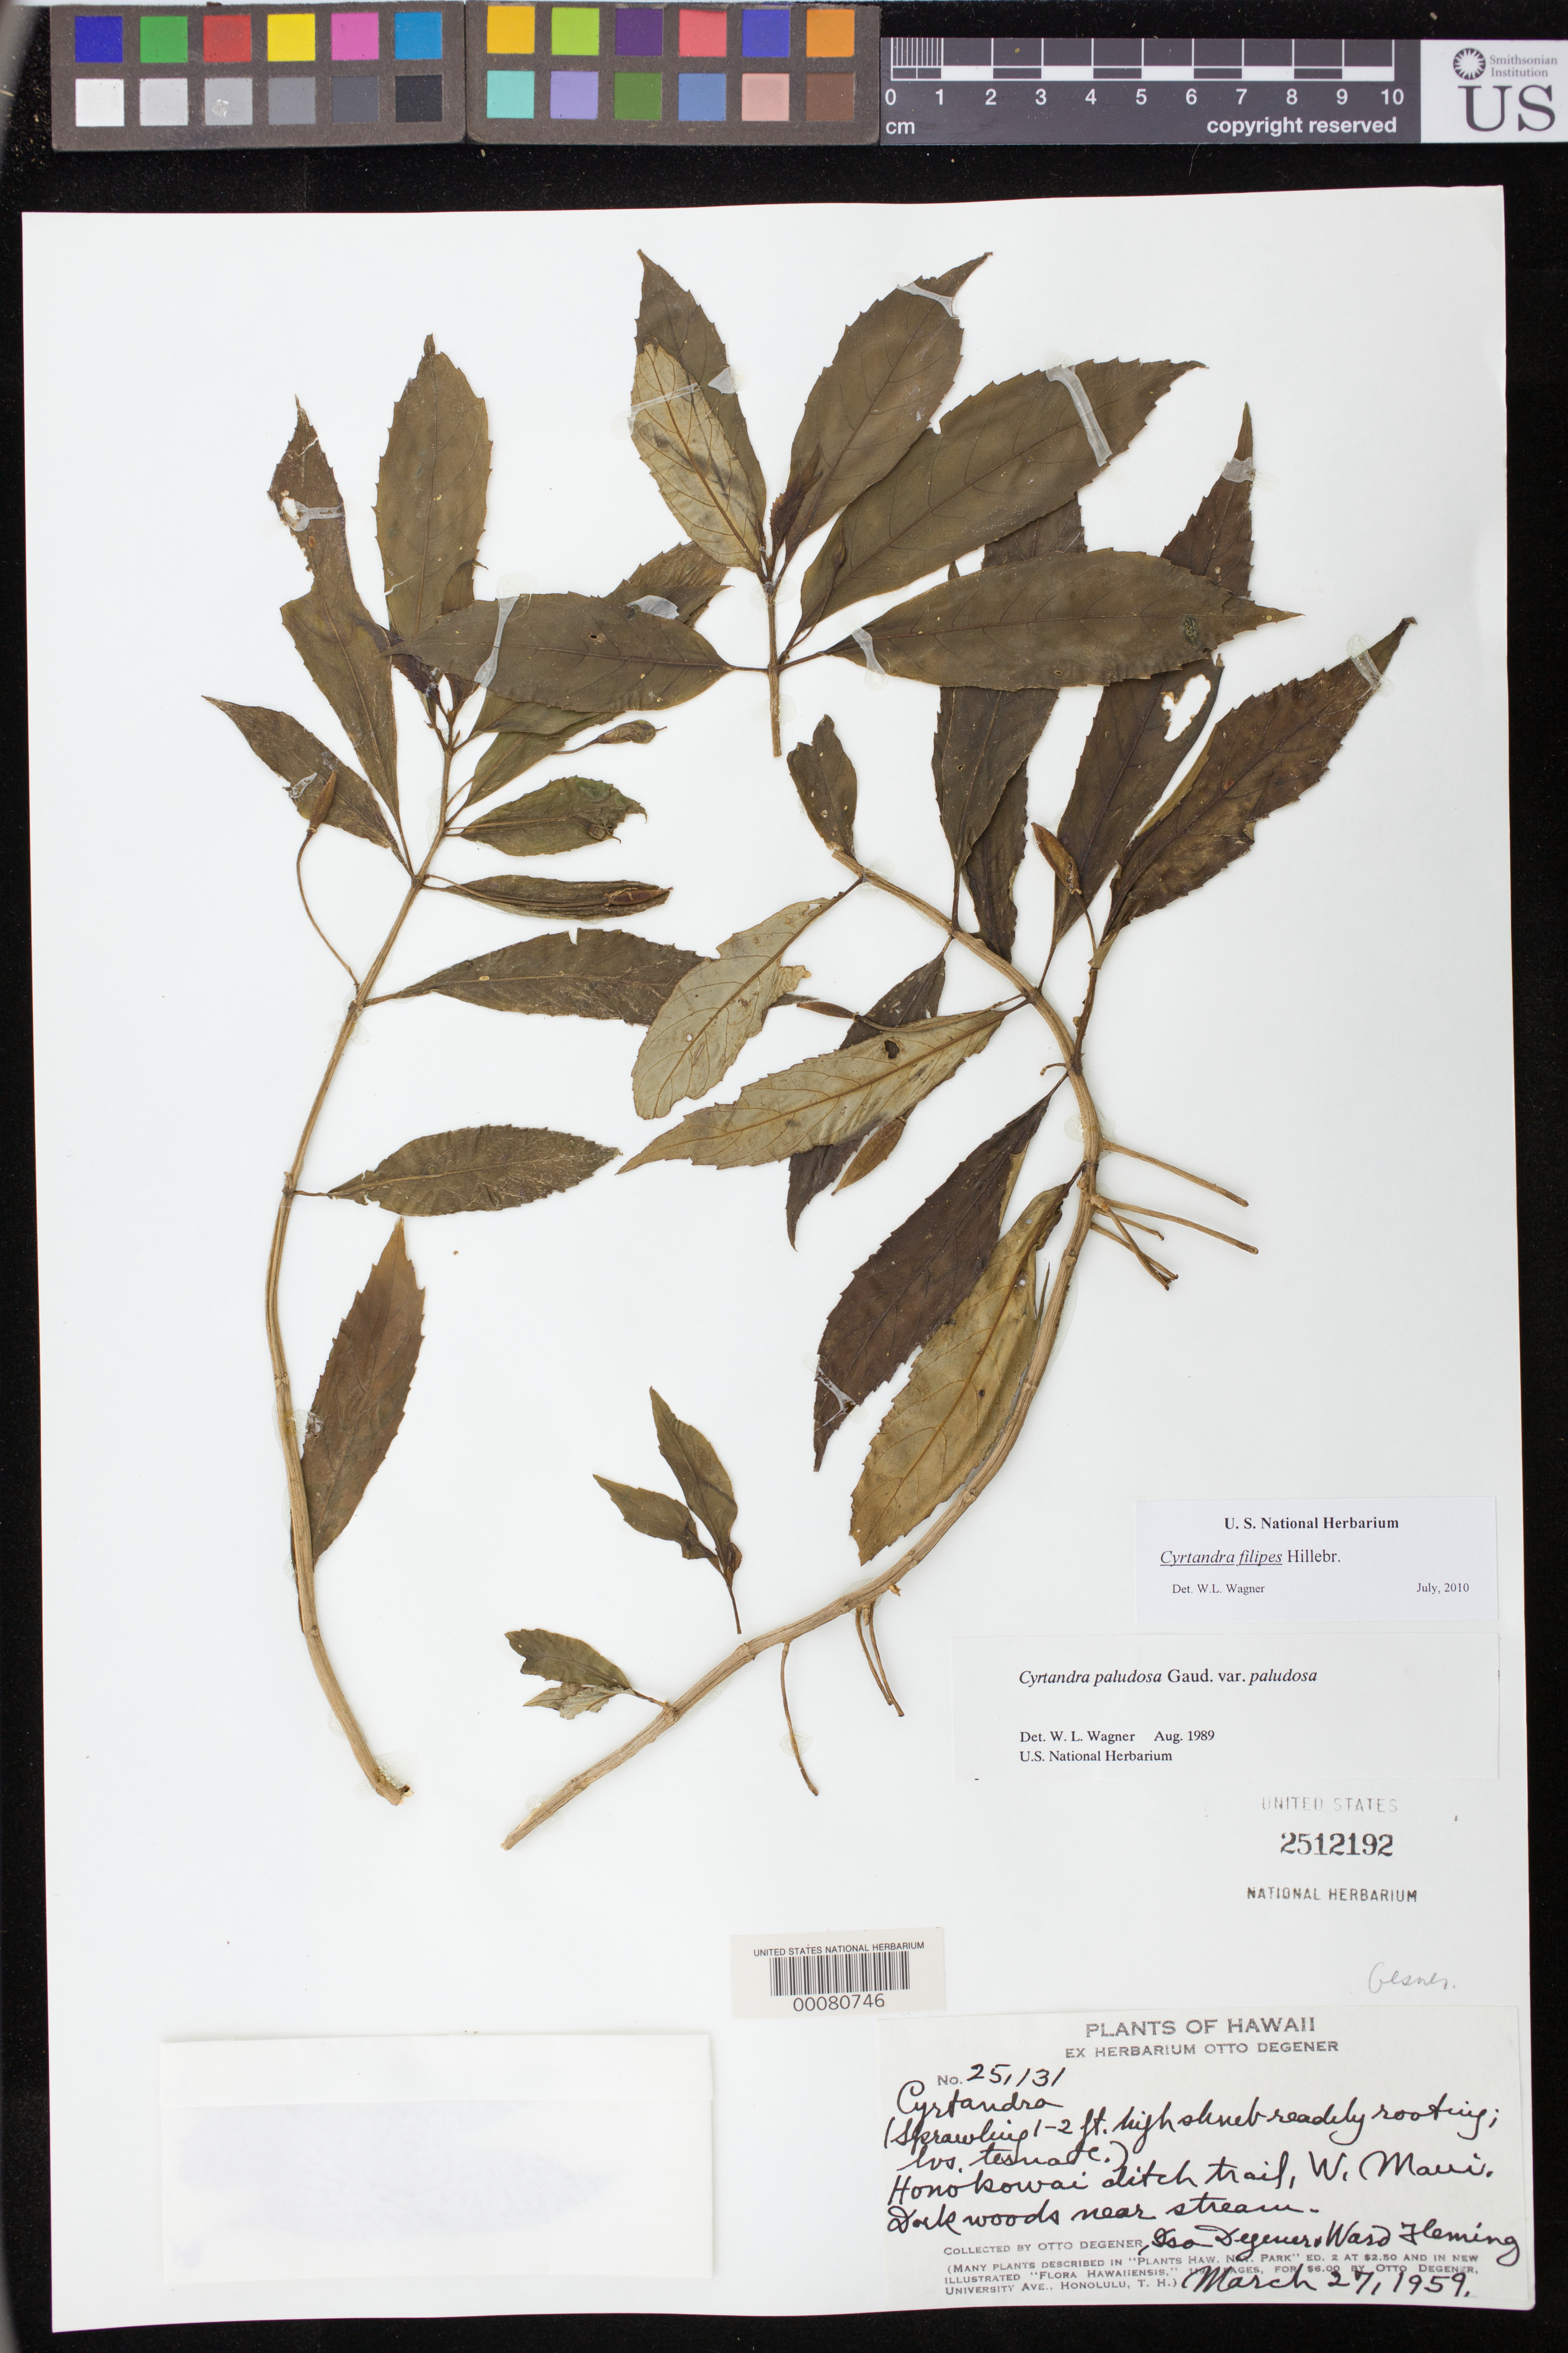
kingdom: Plantae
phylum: Tracheophyta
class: Magnoliopsida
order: Lamiales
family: Gesneriaceae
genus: Cyrtandra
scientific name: Cyrtandra filipes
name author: Hillebr.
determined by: Wagner, W. L., (BOT), Smithsonian Institution - National Museum of Natural History (UNITED STATES)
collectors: O. Degener & et al.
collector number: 25131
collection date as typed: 27 Mar 1959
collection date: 1959-03-27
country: United States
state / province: Hawaii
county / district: Maui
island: Maui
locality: Honokowai ditch trail, West Maui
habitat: Dark woods near stream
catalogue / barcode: US 2512192